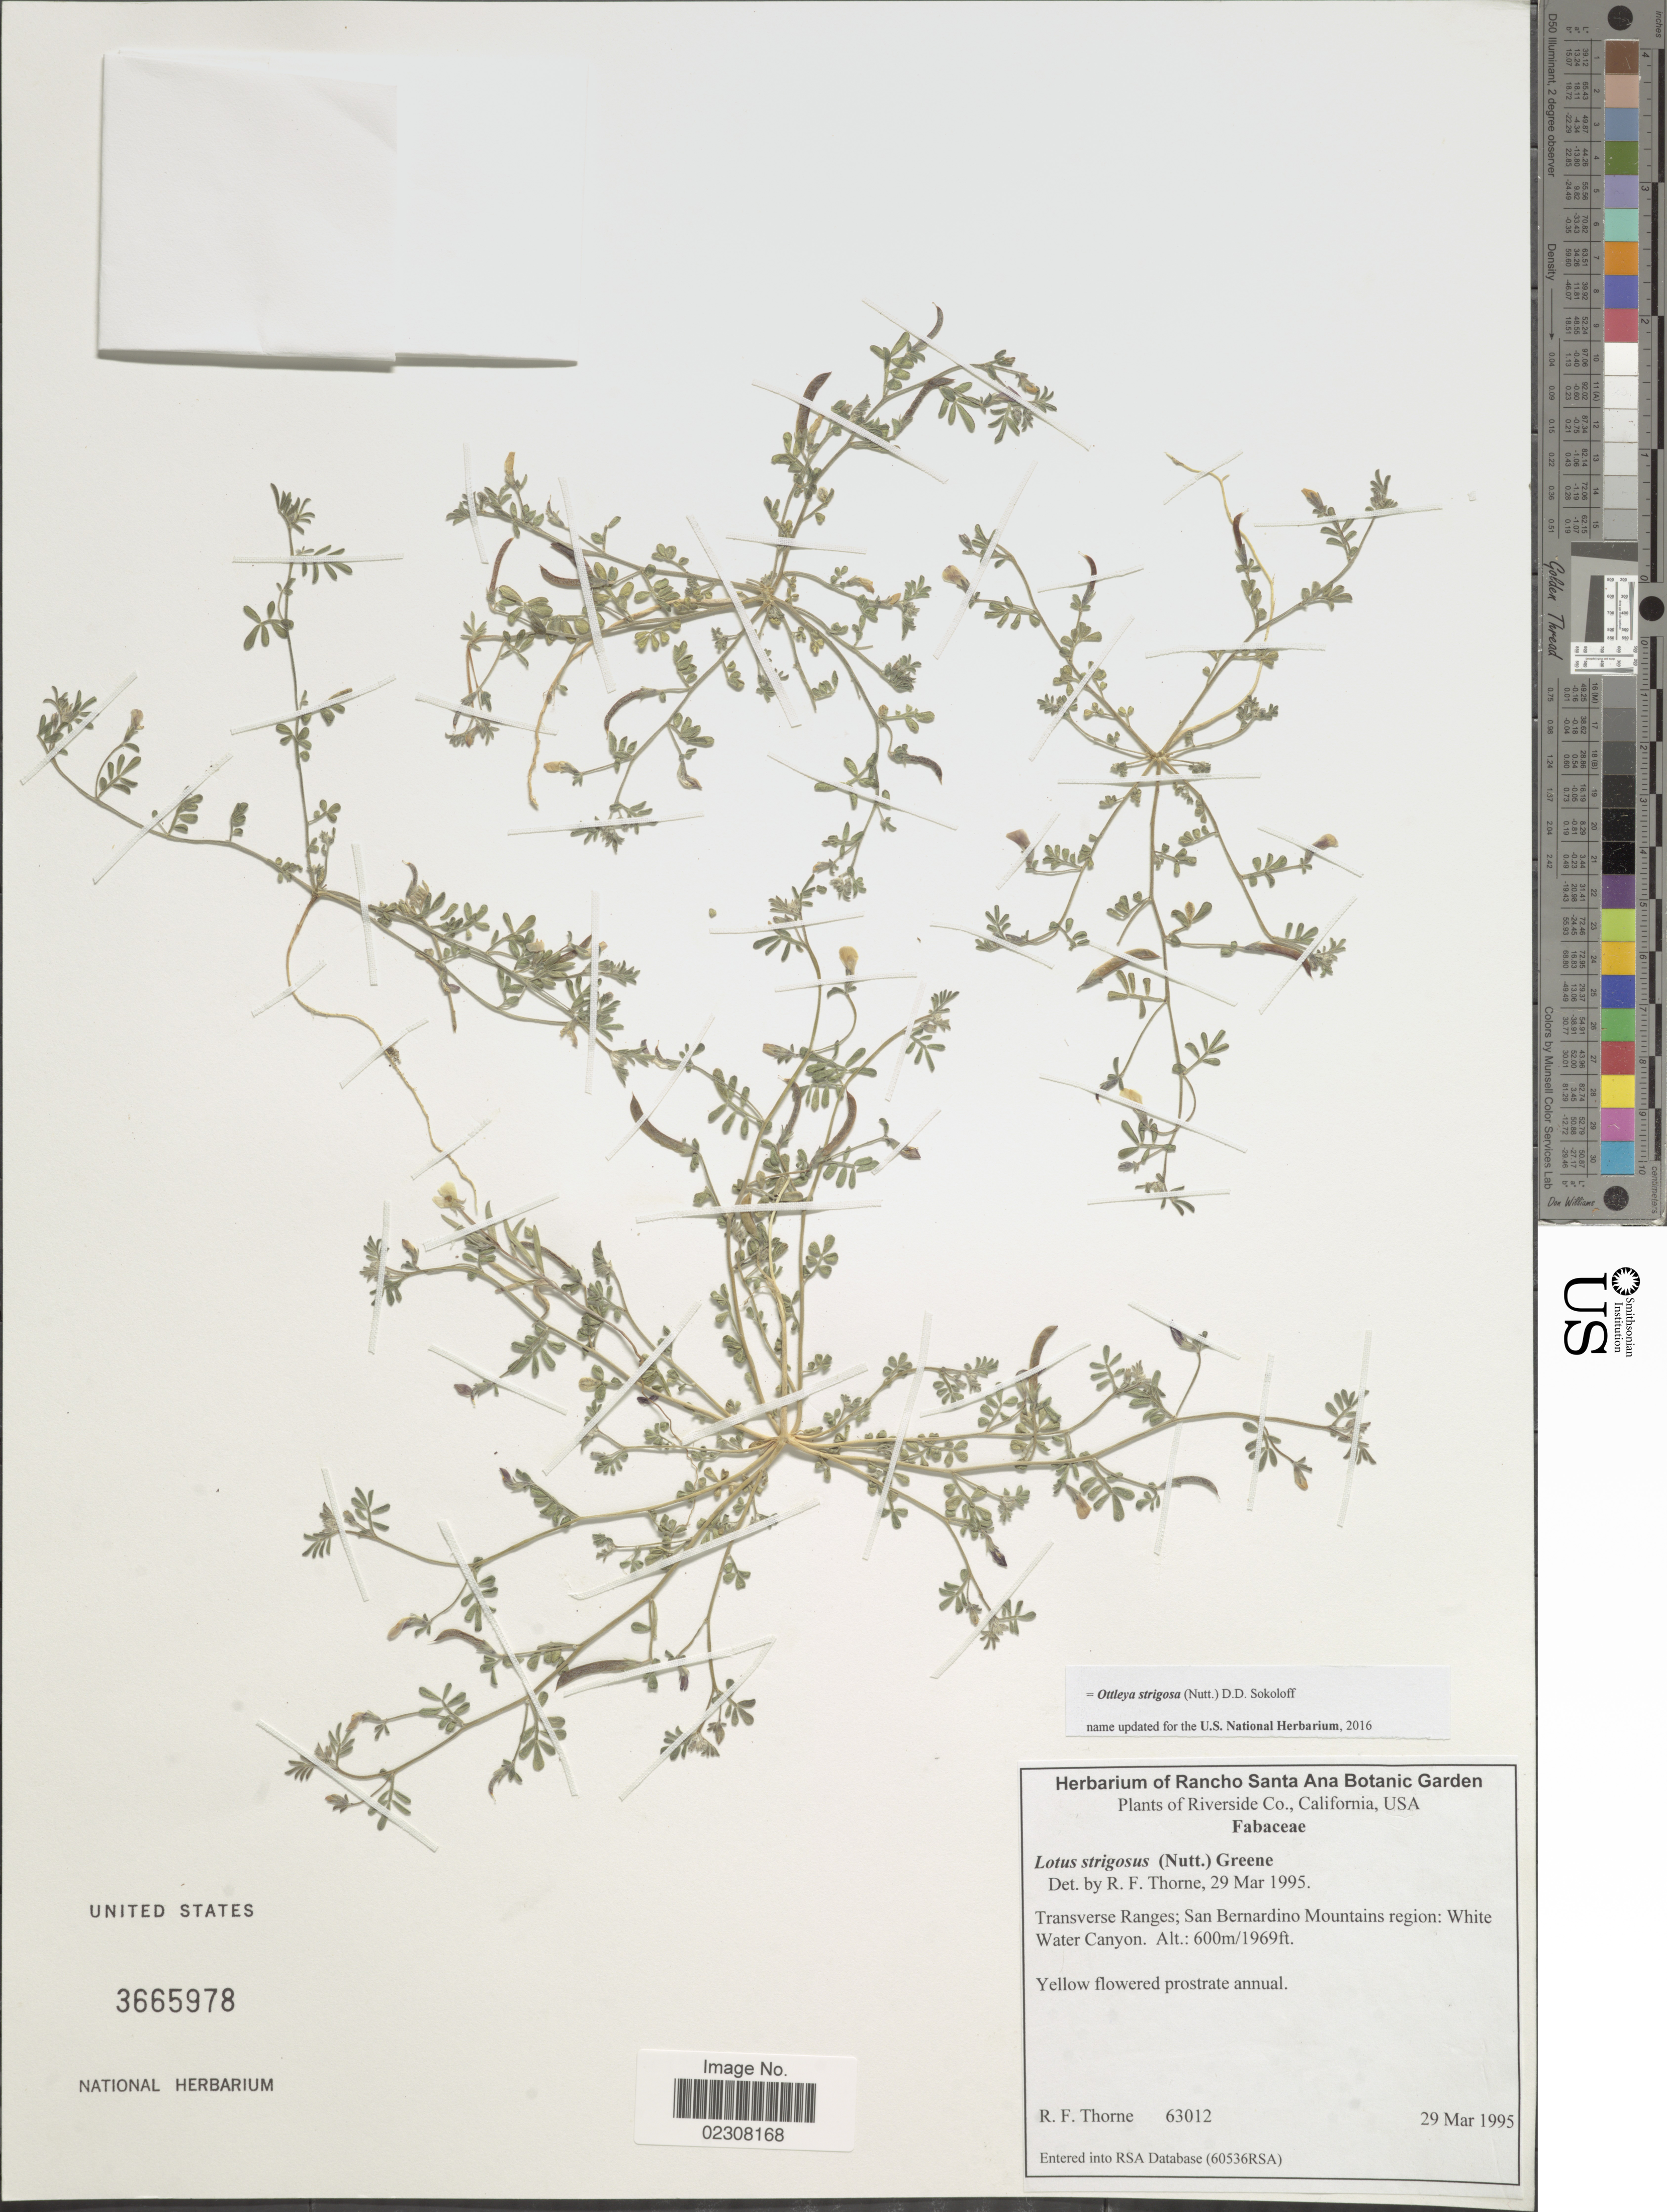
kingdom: Plantae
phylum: Tracheophyta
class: Magnoliopsida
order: Fabales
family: Fabaceae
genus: Ottleya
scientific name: Ottleya strigosa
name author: (Nutt.) D.D. Sokoloff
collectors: R. F. Thorne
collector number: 63012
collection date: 1995-03-29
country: United States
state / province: California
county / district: Riverside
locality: Riverside Co., Transverse Range; San Bernardino Mountains region: White Water Canyon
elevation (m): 600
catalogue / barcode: US 3665978